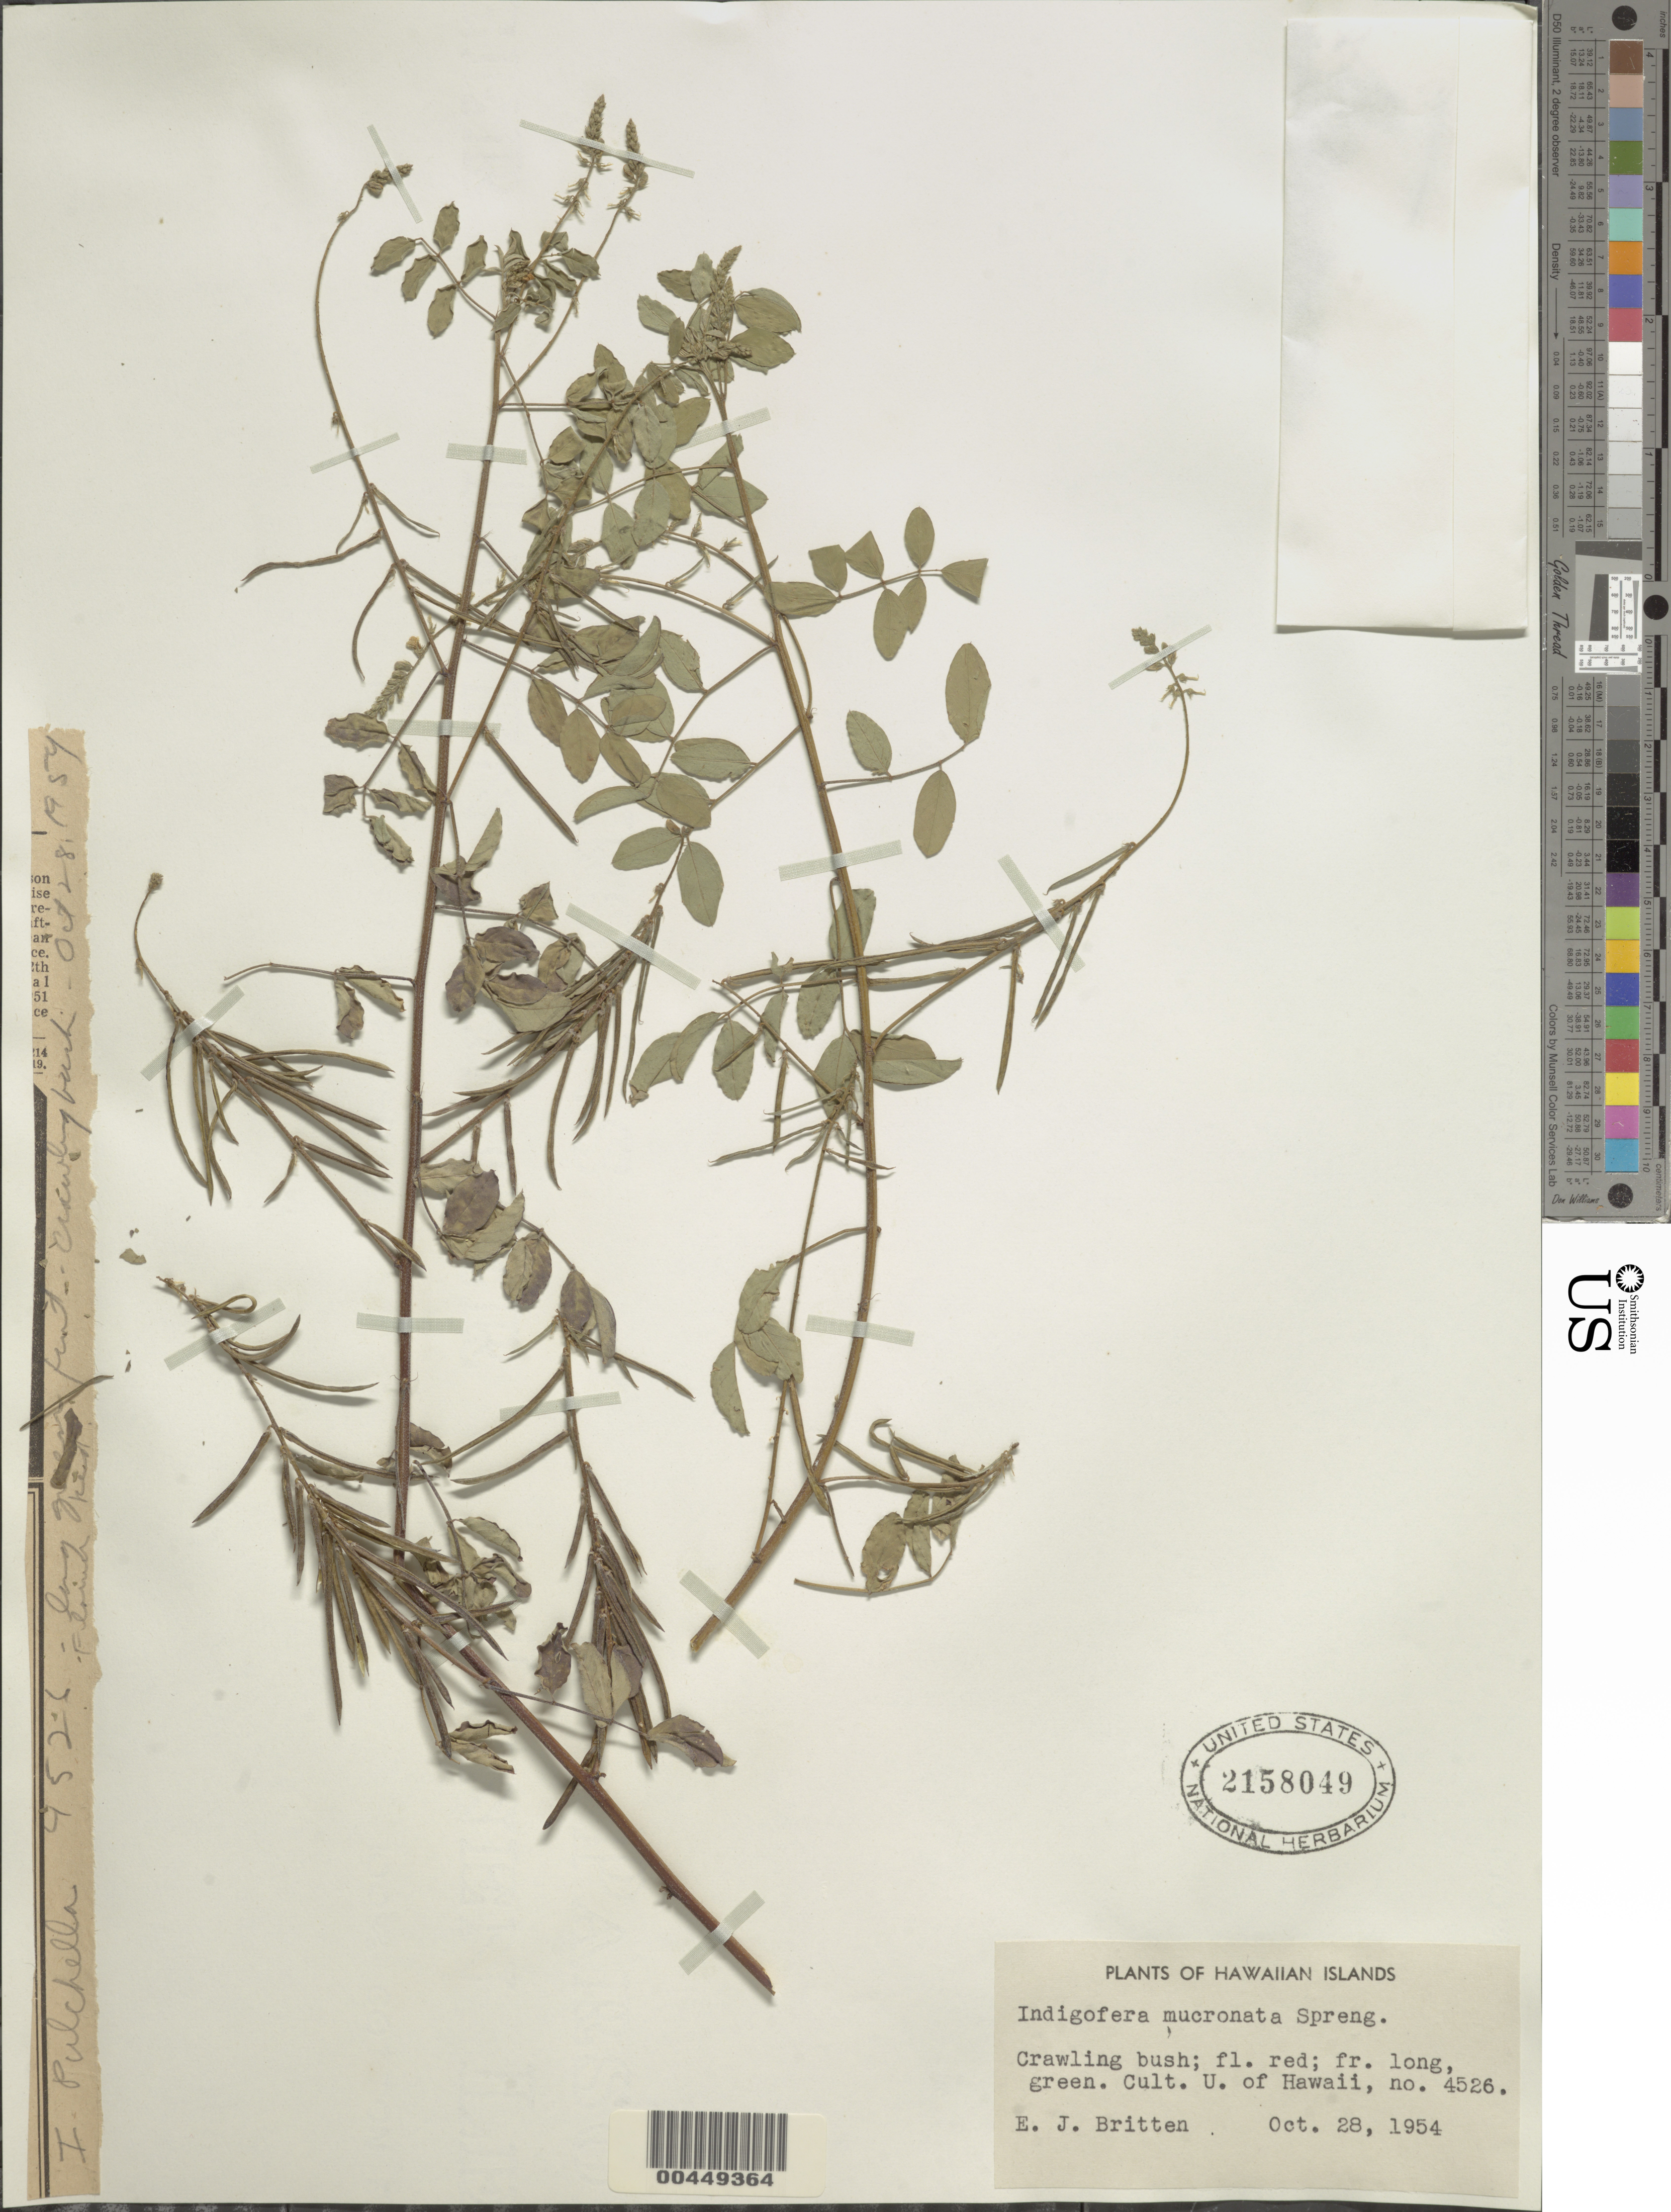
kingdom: Plantae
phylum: Tracheophyta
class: Magnoliopsida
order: Fabales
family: Fabaceae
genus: Indigofera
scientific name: Indigofera mucronata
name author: Lam.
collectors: E. Britten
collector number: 4526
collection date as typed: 28 Oct 1954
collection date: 1954-10-28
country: United States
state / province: Hawaii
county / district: Hawaii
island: Hawaii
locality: University of Hawaii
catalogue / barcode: US 2158049